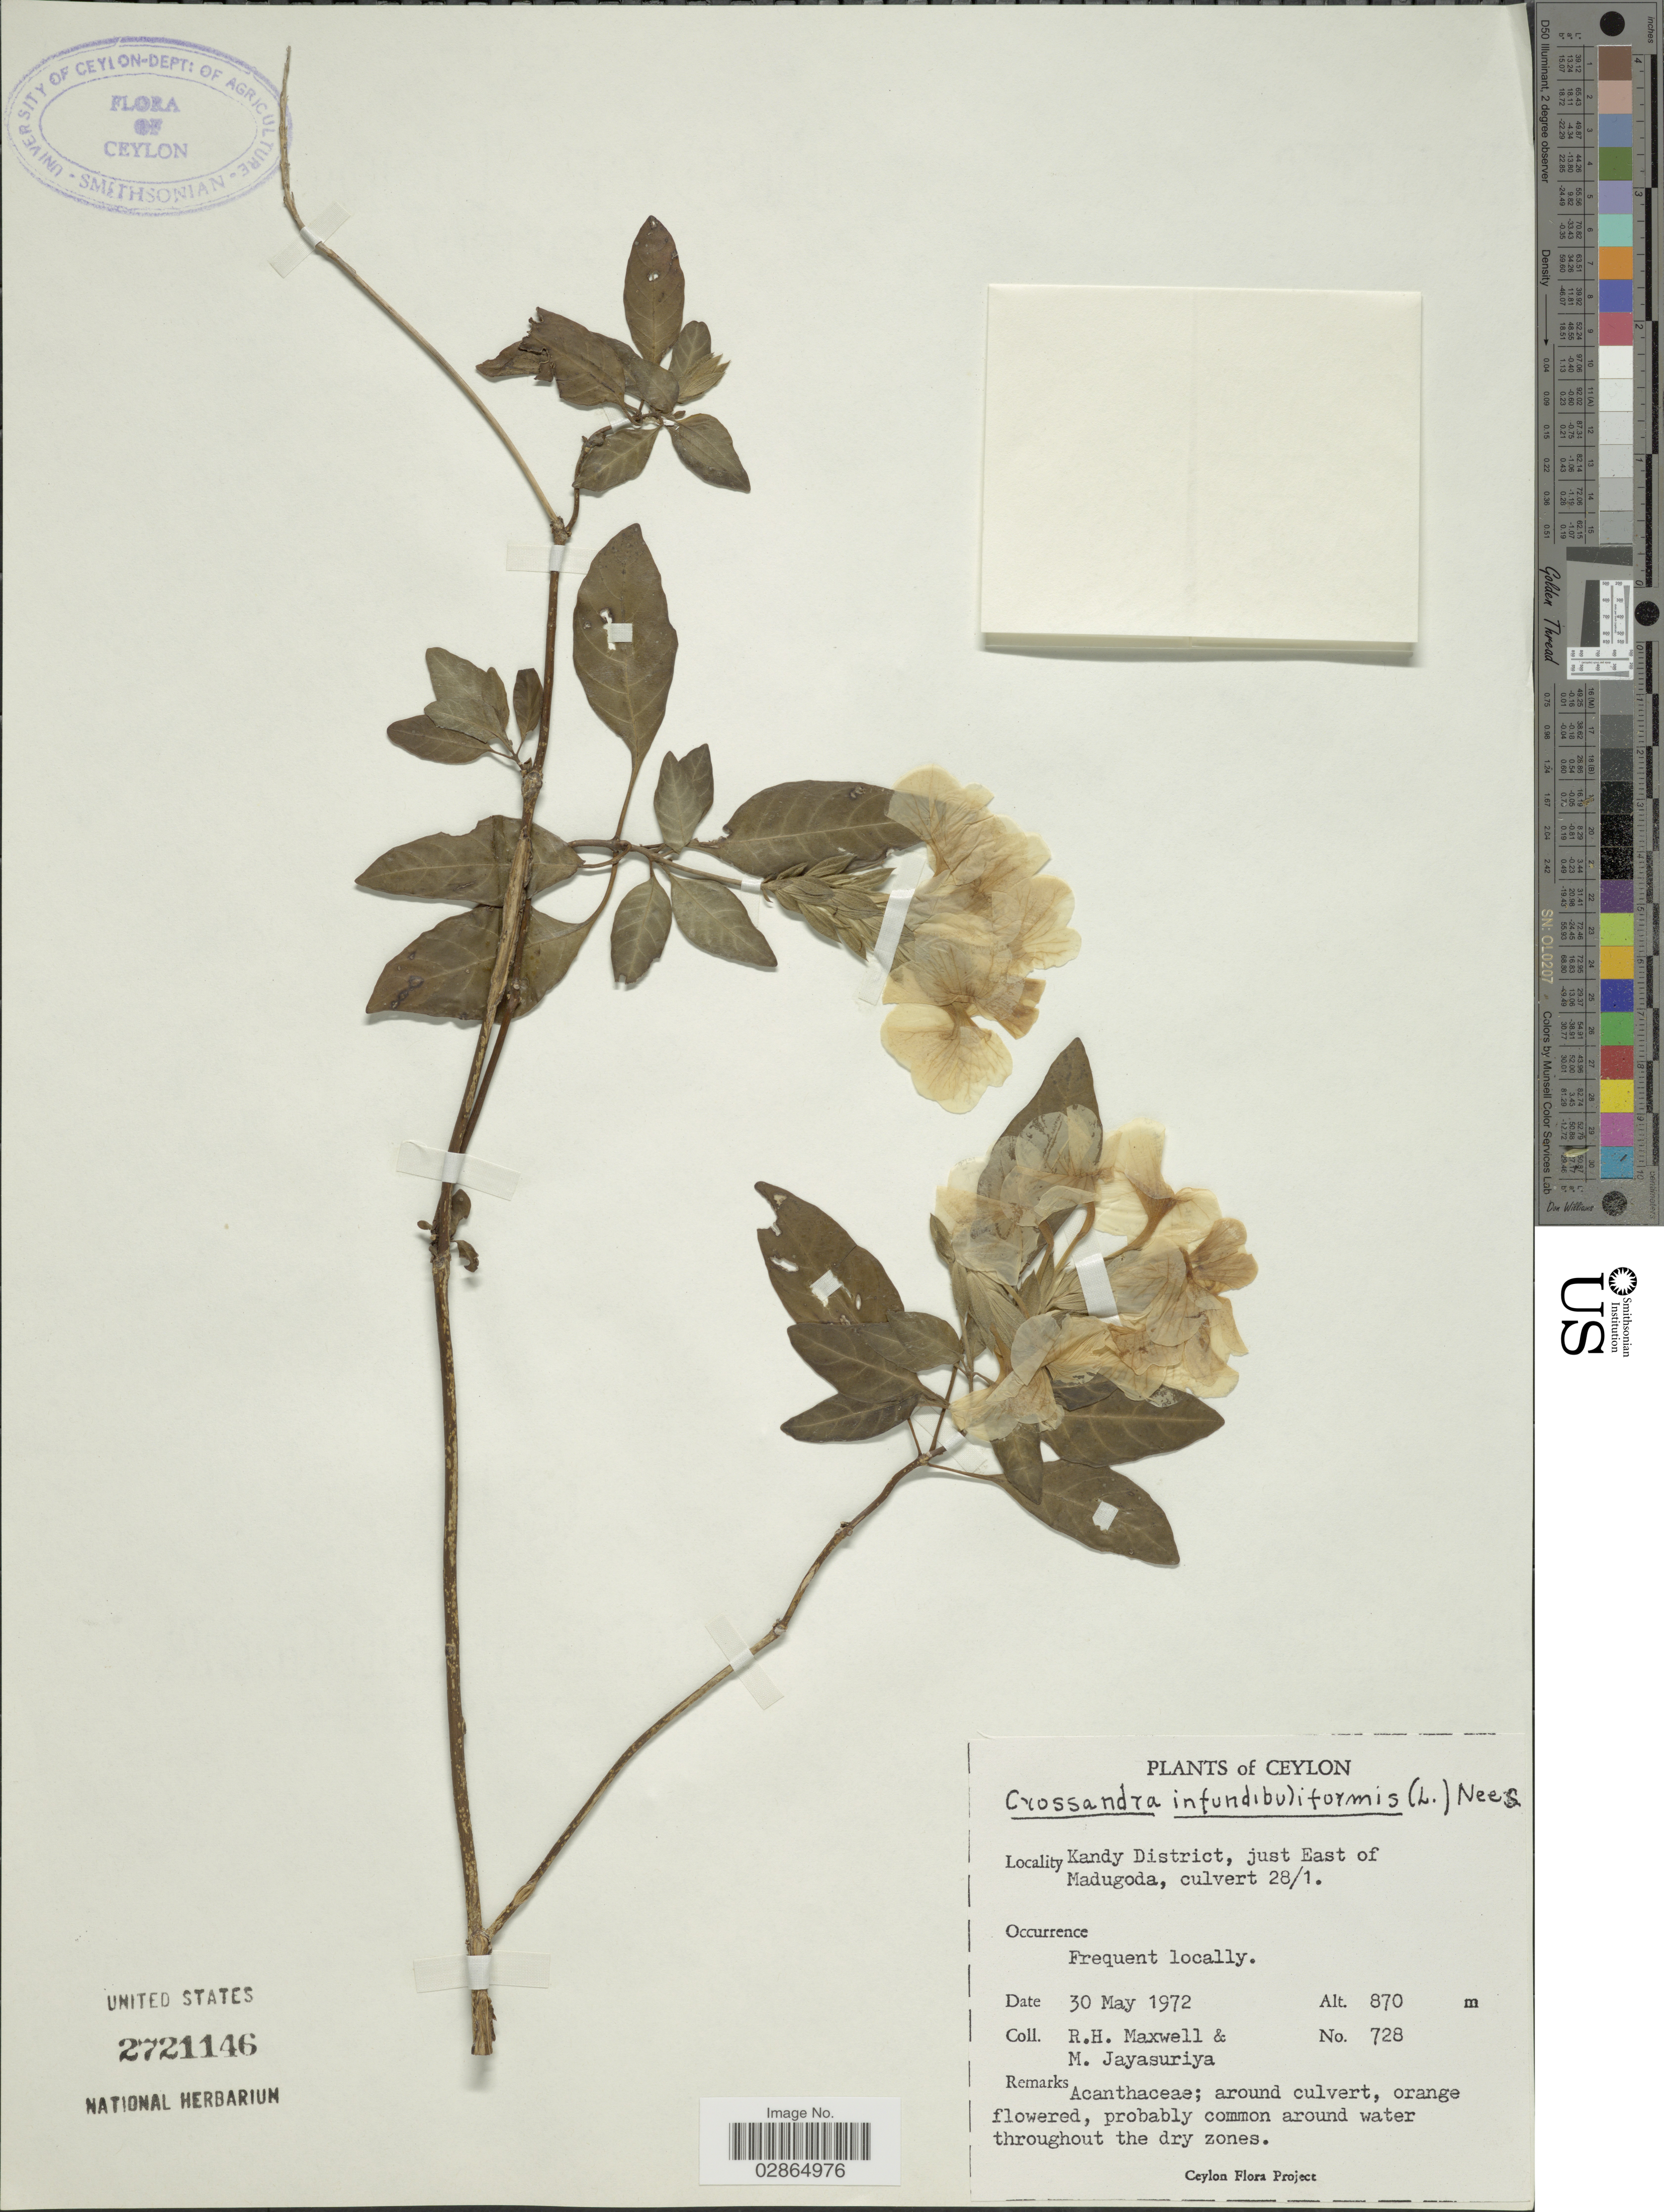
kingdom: Plantae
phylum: Tracheophyta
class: Magnoliopsida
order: Lamiales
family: Acanthaceae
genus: Crossandra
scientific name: Crossandra infundibuliformis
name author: (L.) Nees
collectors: R. Maxwell & M. Jayasuriya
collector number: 728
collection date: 1972-05-30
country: Sri Lanka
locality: Ceylon. Kandy District, just East of Madugoda, culvert 28/1.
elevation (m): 870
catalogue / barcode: US 2721146